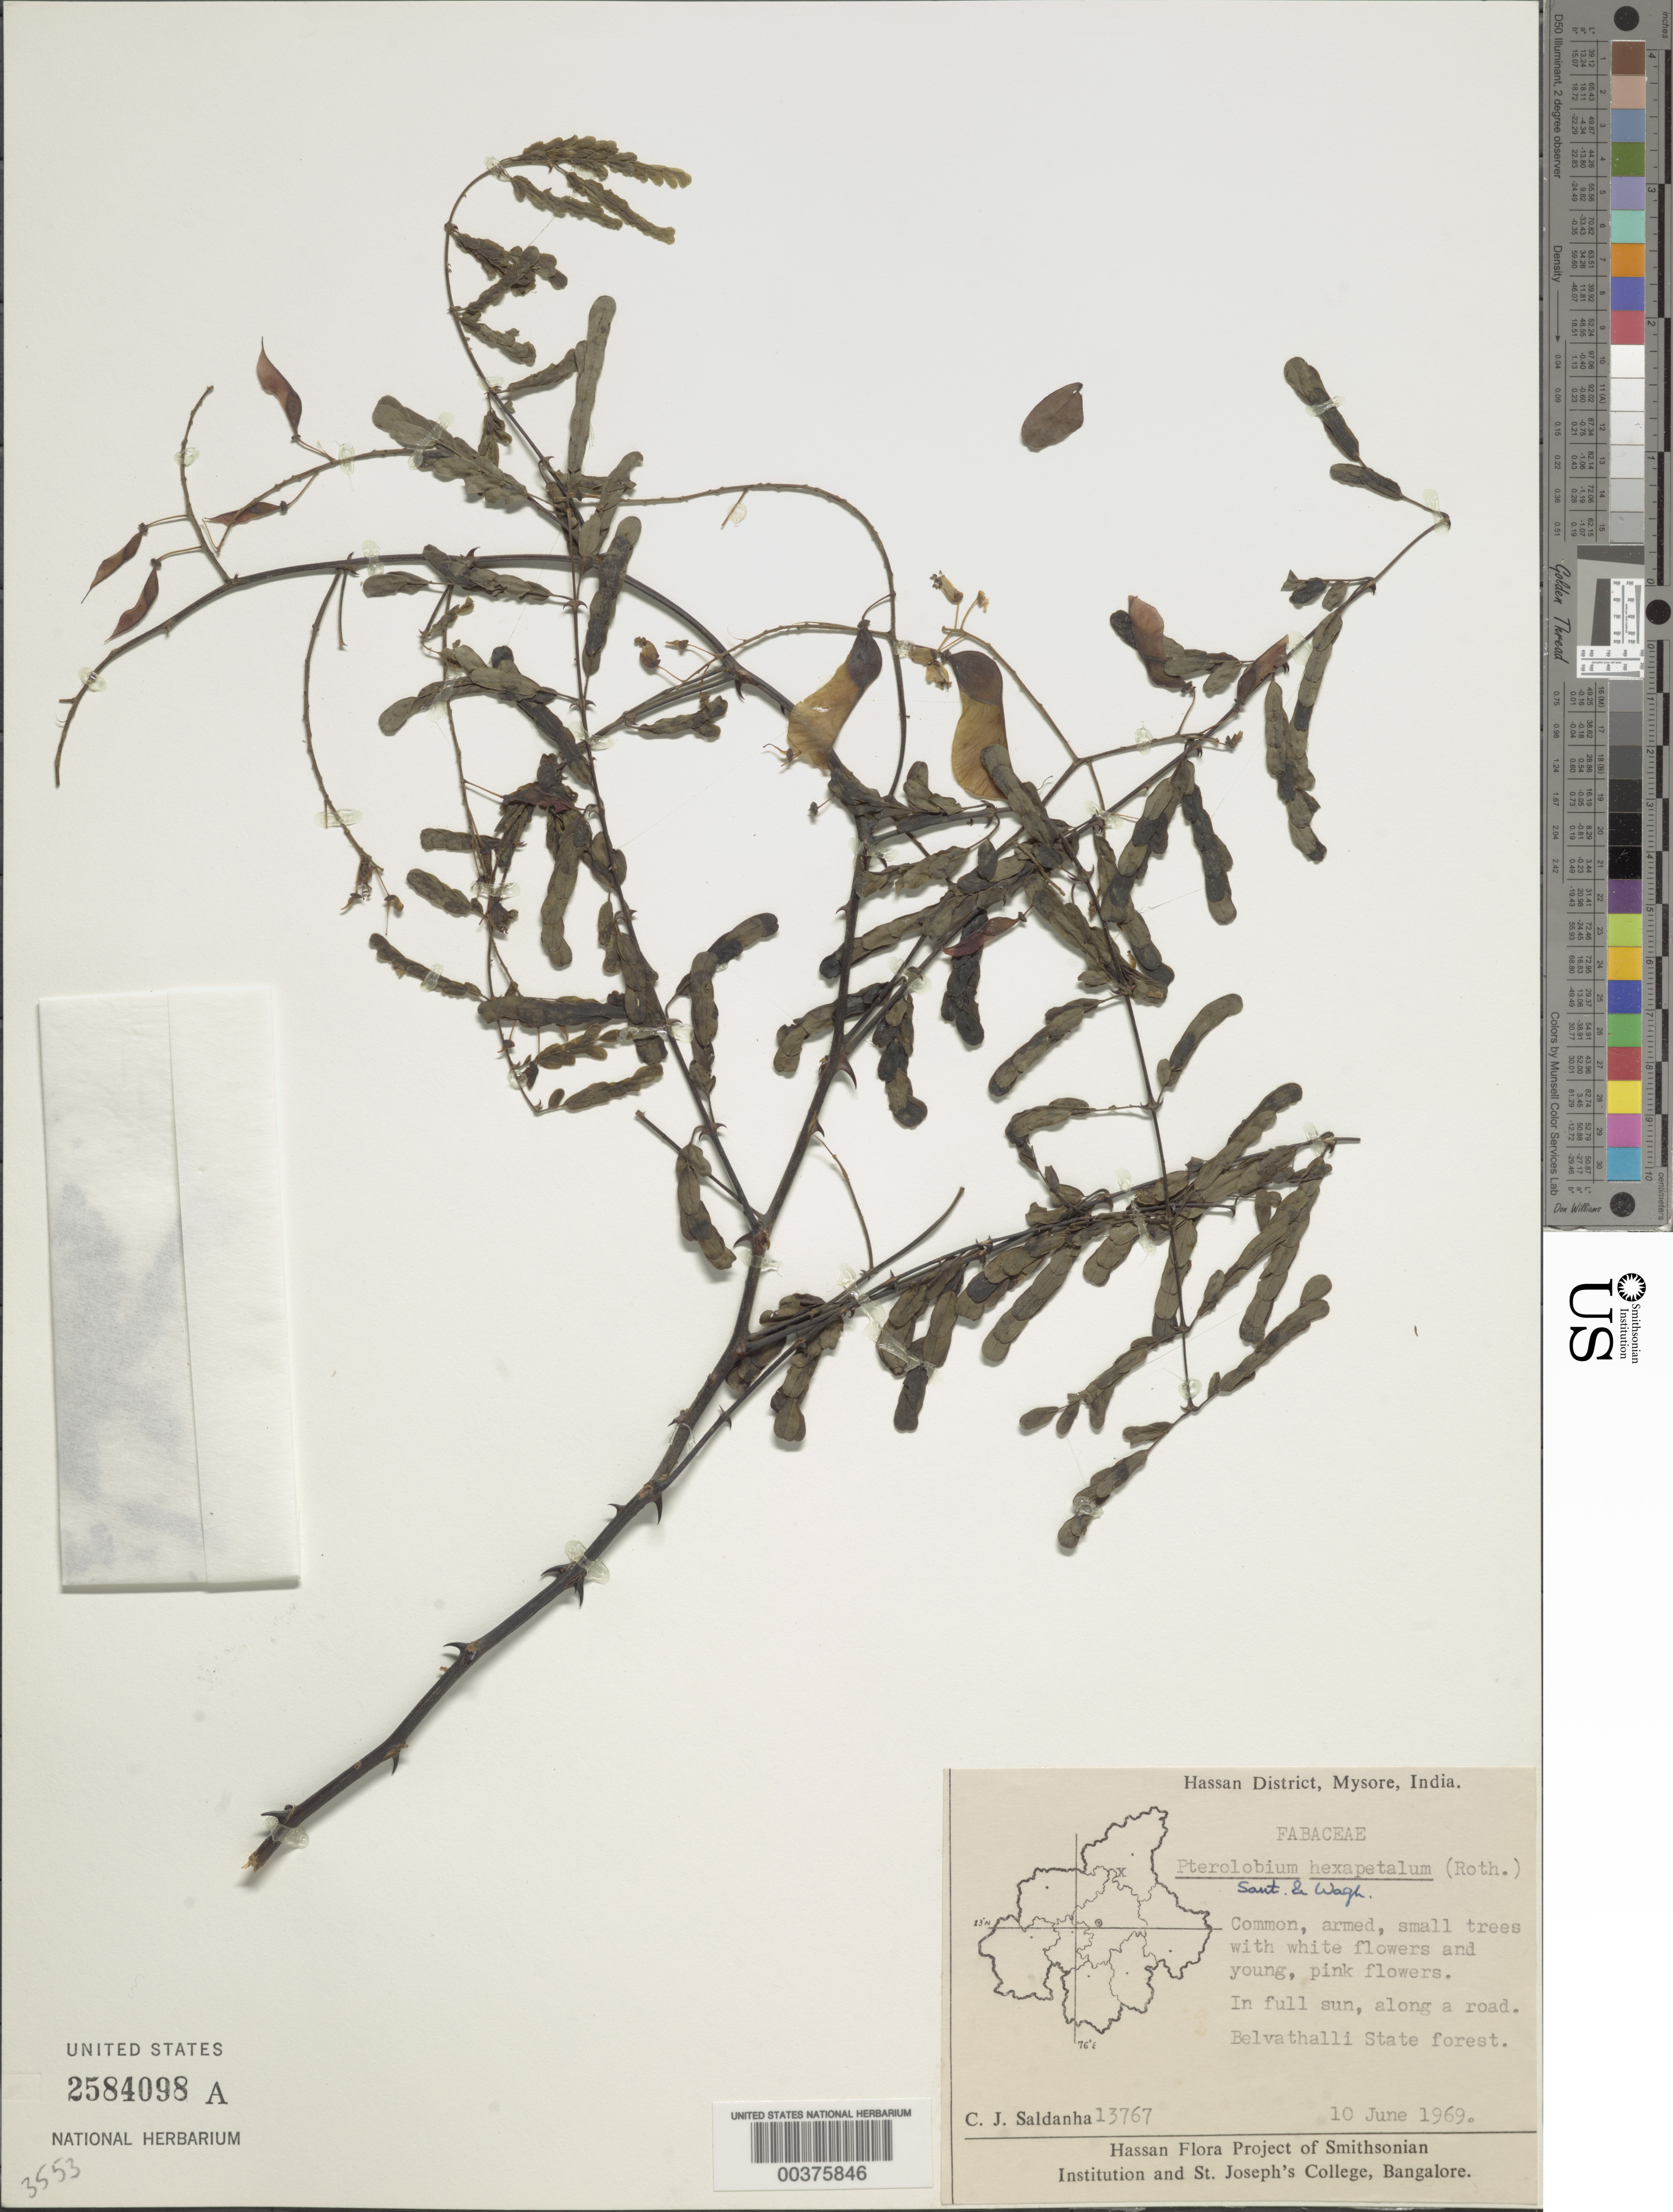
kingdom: Plantae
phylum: Tracheophyta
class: Magnoliopsida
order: Fabales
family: Fabaceae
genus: Pterolobium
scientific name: Pterolobium hexapetalum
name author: (Roth) Santapau & Wagh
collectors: C. J. Saldanha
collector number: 13767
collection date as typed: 10 Jun 1969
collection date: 1969-06-10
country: India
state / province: Karnataka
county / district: Hassan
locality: Belvathalli state forest, mysore state [mysore state = karnataka.]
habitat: In full sun, along a road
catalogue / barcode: US 2584098A